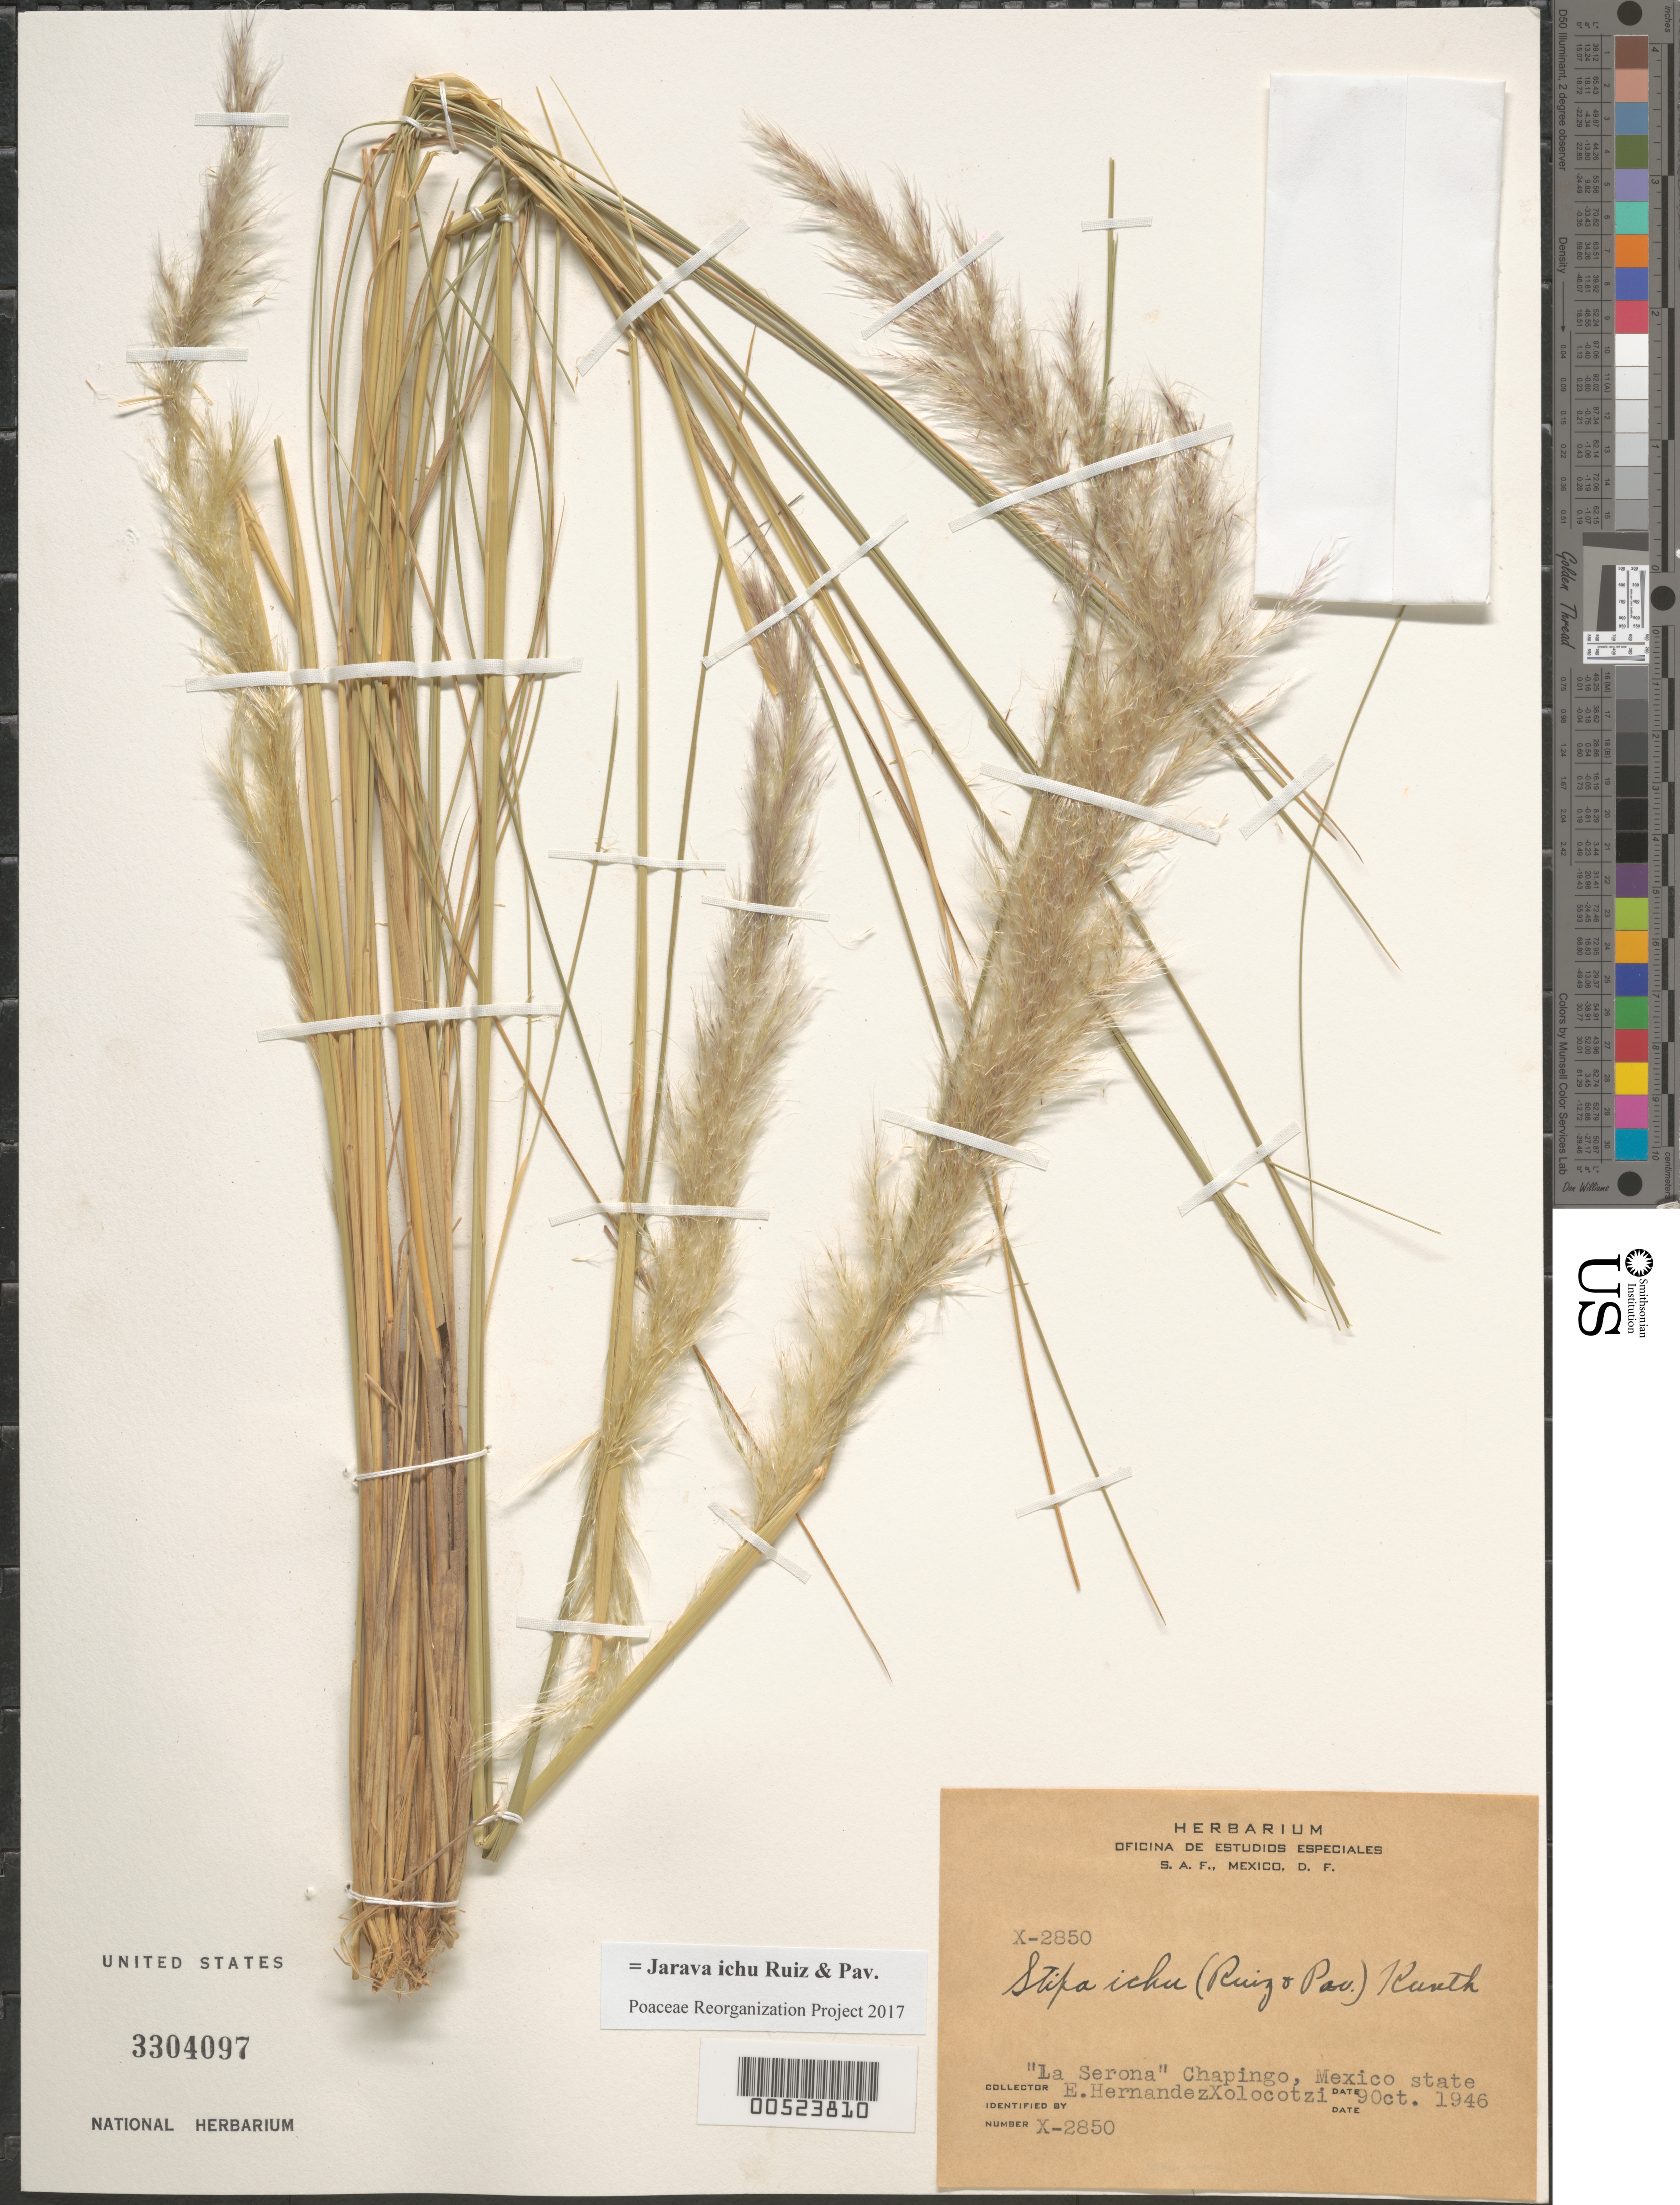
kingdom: Plantae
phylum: Tracheophyta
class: Liliopsida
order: Poales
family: Poaceae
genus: Jarava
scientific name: Jarava ichu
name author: Ruiz & Pav.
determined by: Poaceae Reorganization Project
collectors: E. I. Hernández-X.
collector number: X-2850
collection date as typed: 9 Oct 1946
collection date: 1946-10-09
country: Mexico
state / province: México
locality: La Serona, Chapingo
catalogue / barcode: US 3304097